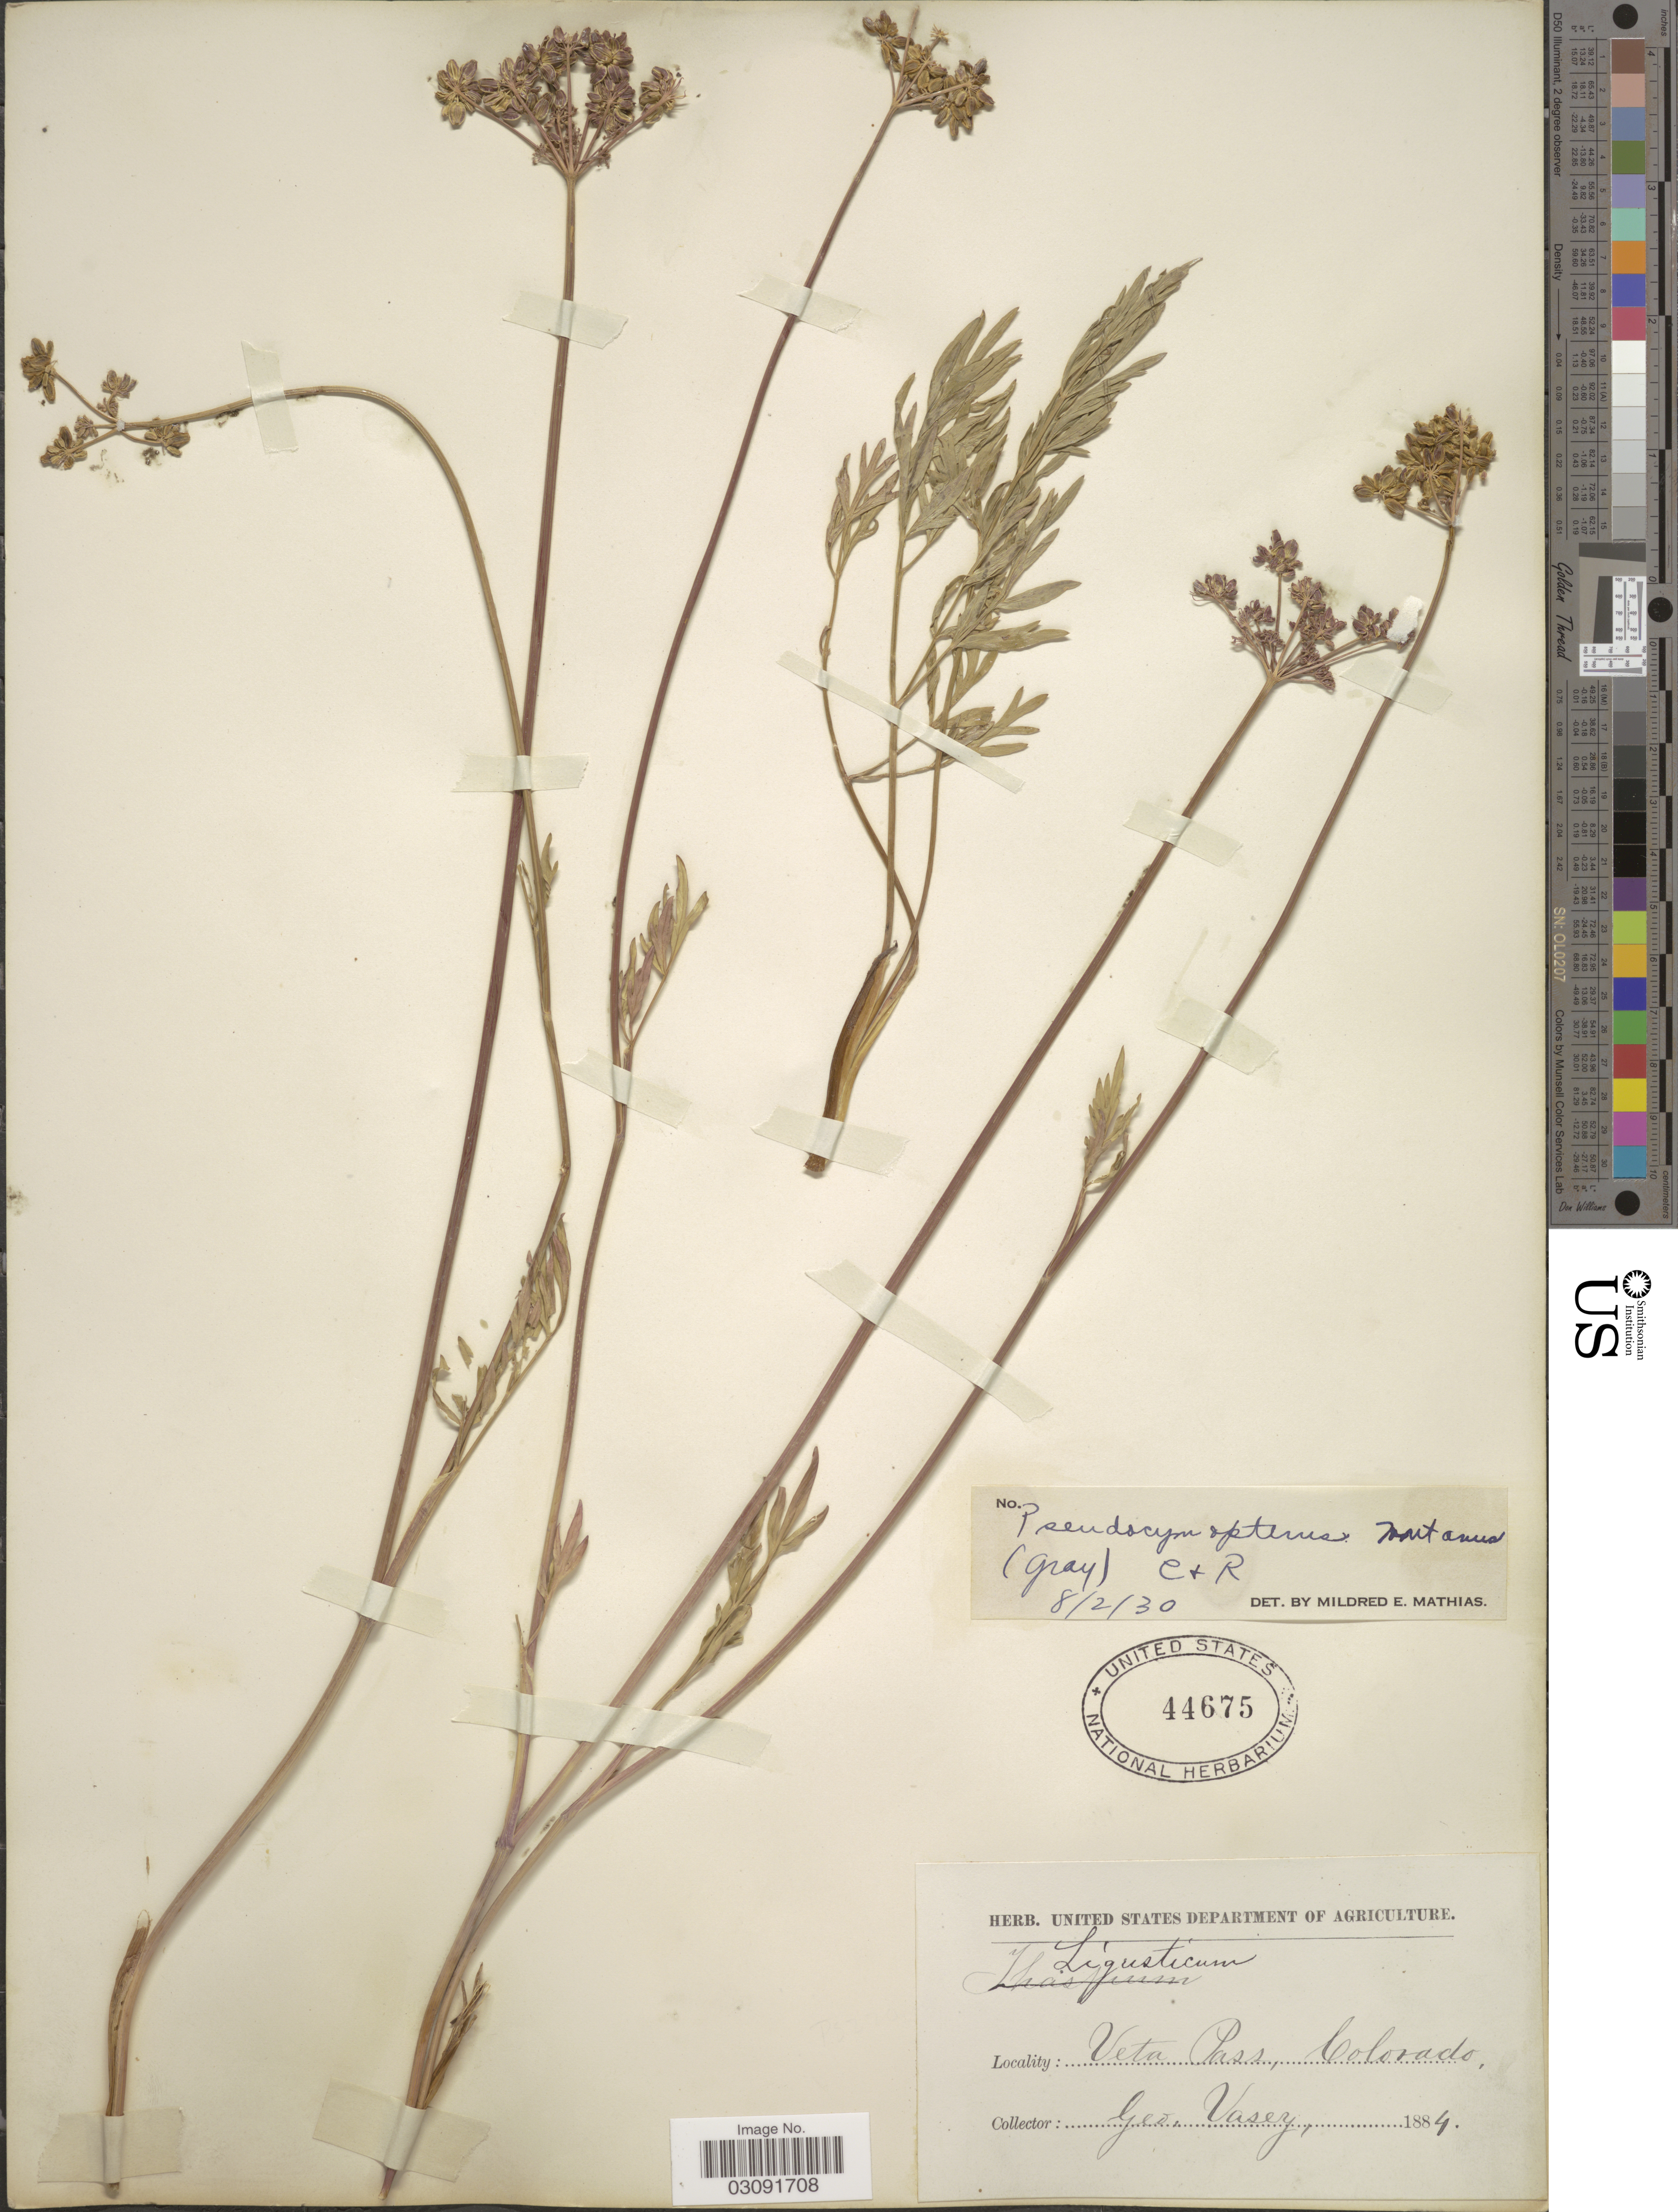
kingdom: Plantae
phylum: Tracheophyta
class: Magnoliopsida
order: Apiales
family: Apiaceae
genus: Pseudocymopterus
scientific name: Pseudocymopterus montanus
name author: (A. Gray) J.M. Coult. & Rose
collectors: G. Vasey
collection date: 1884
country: United States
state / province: Colorado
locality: Veta Pass.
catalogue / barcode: US 44675